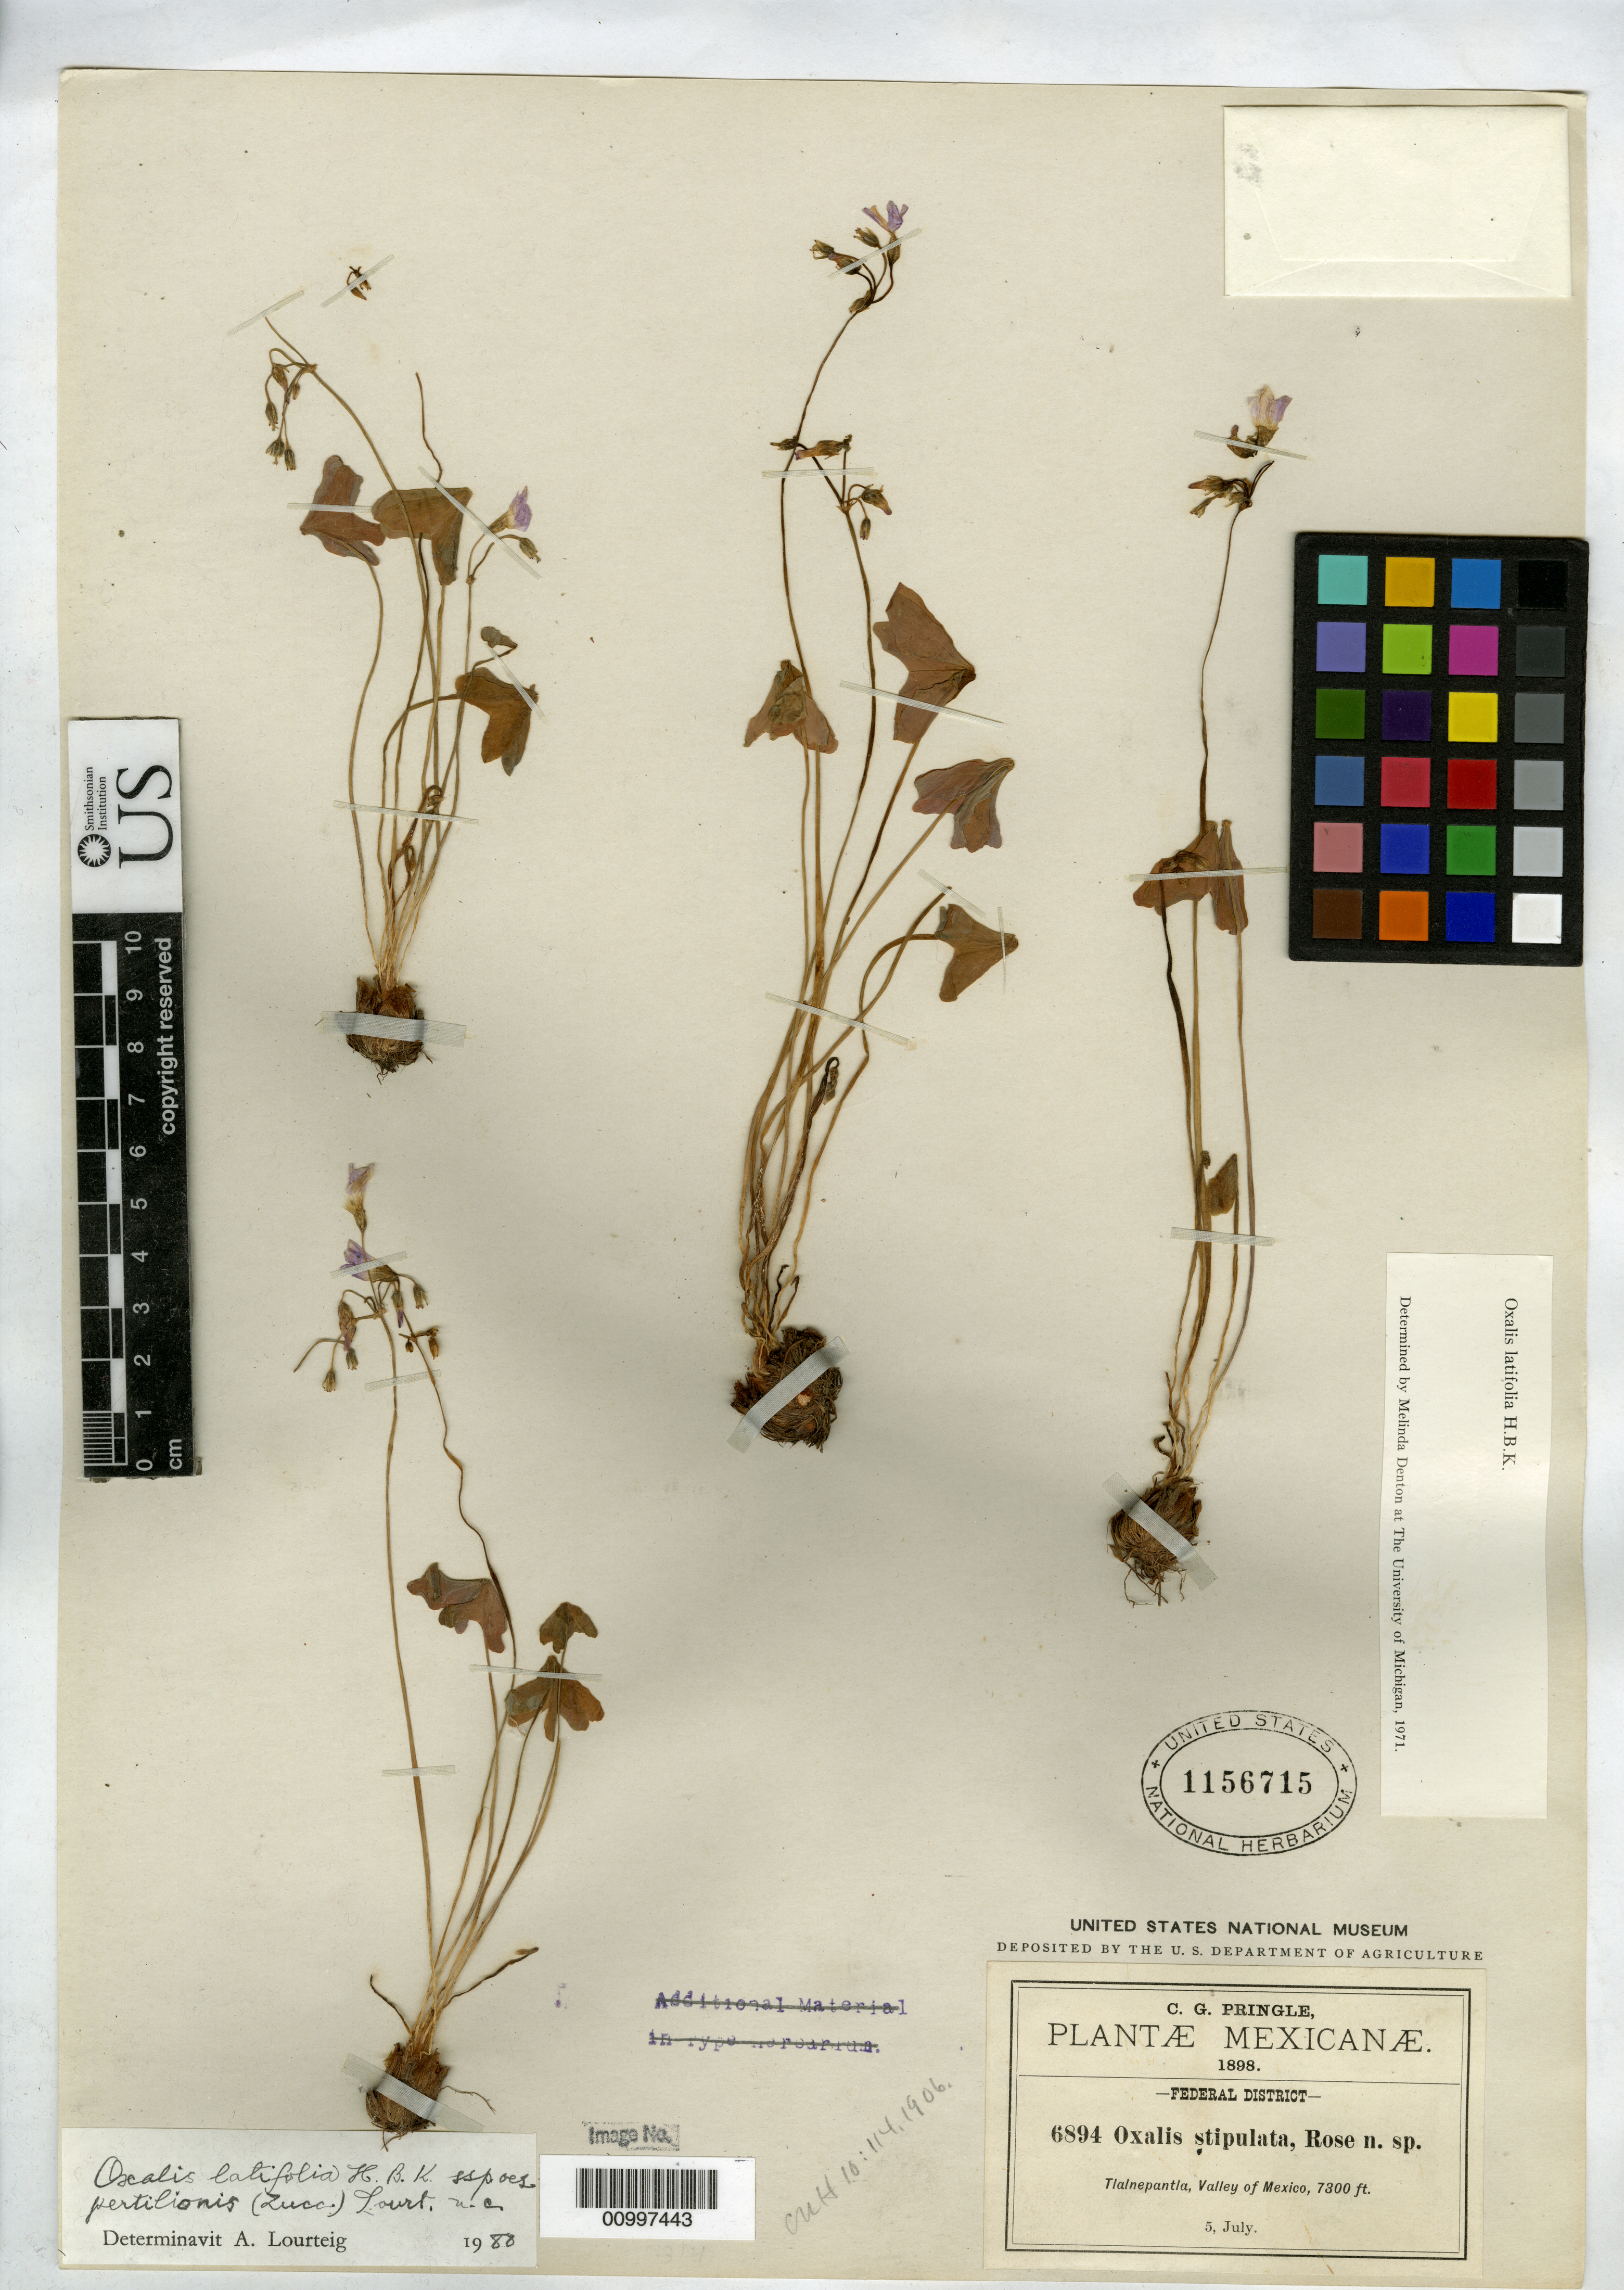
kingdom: Plantae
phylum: Tracheophyta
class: Magnoliopsida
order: Oxalidales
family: Oxalidaceae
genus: Ionoxalis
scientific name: Ionoxalis stipitata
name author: Rose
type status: Isotype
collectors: C. G. Pringle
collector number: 6894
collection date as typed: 05 Jul 1898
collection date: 1898-07-05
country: Mexico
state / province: Distrito Federal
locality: Tlalnepantla, Valley of Mexico.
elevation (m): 2225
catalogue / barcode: US 1156715